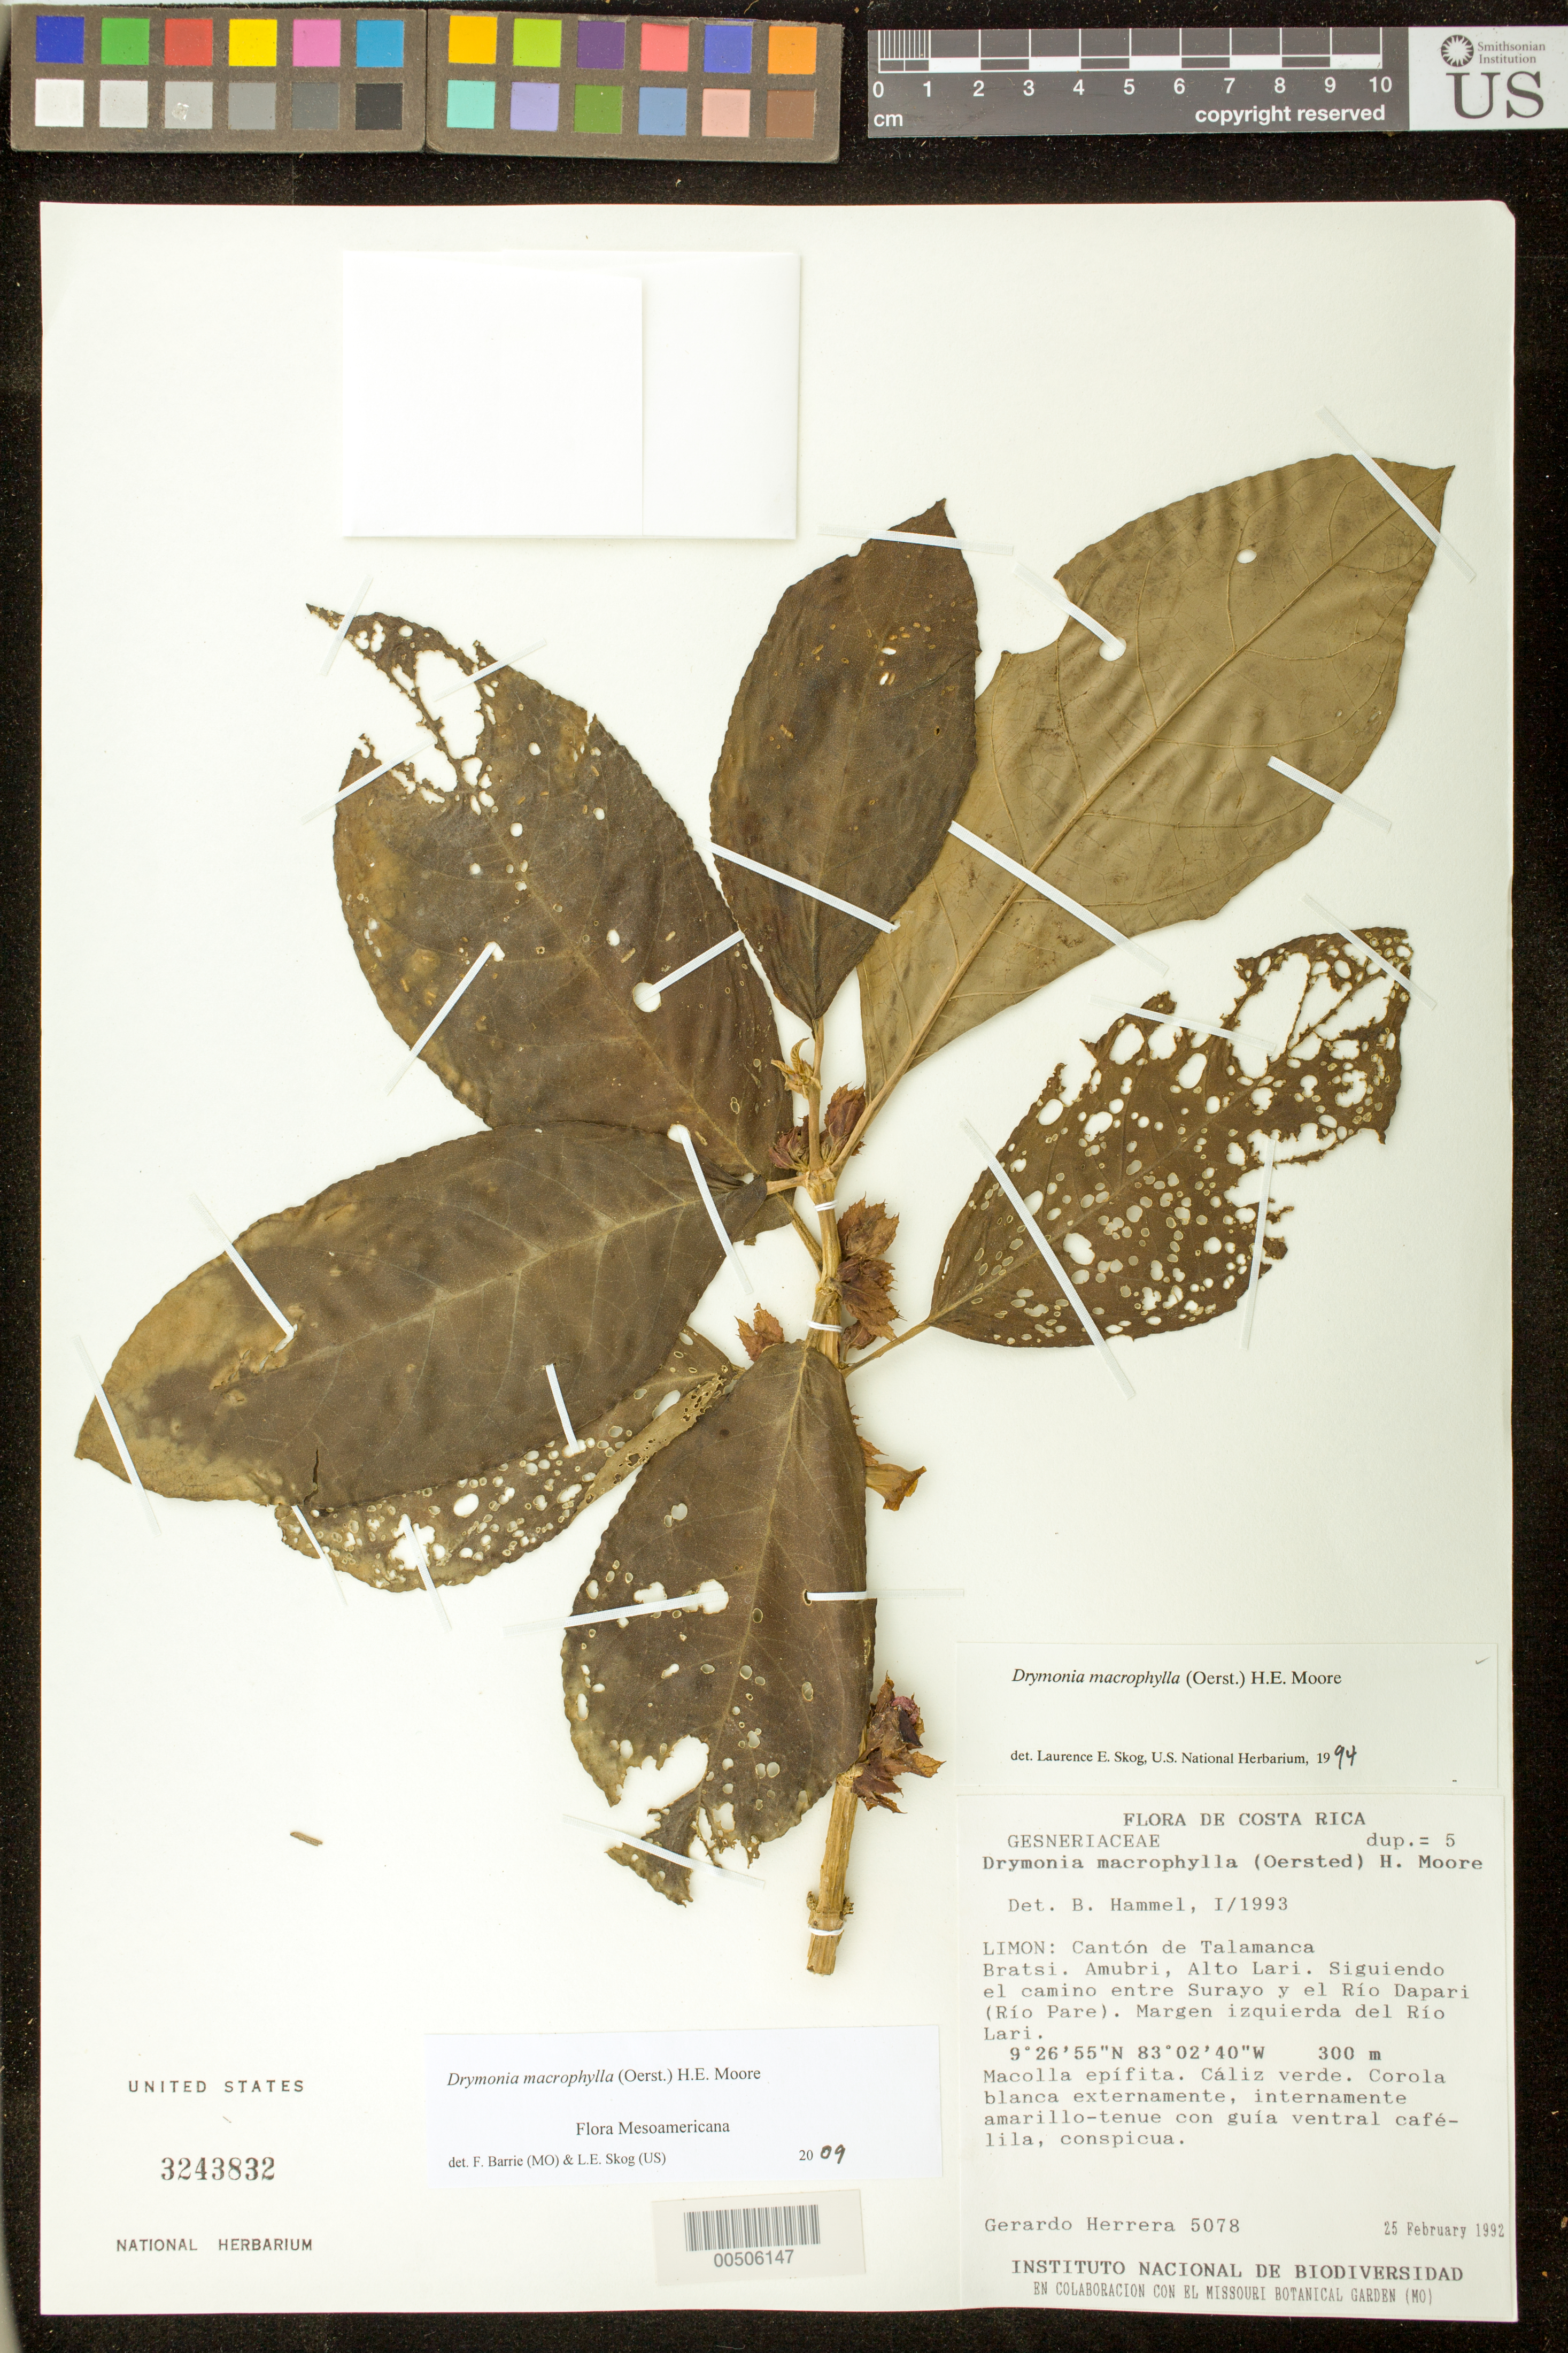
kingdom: Plantae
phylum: Tracheophyta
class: Magnoliopsida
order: Lamiales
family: Gesneriaceae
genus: Drymonia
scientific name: Drymonia macrophylla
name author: (Oerst.) H.E. Moore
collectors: G. Herrera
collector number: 5078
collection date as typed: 25 Feb 1992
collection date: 1992-02-25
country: Costa Rica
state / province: Limón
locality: Cantón Talamanca, Dist. Bratsi, Amubri, Alto Lari. Siguiendo el camino entre Surayo y el Rio Dapari (Rio Pare). Margen izquierda del Rio Lari.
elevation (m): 300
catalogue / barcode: US 3243832